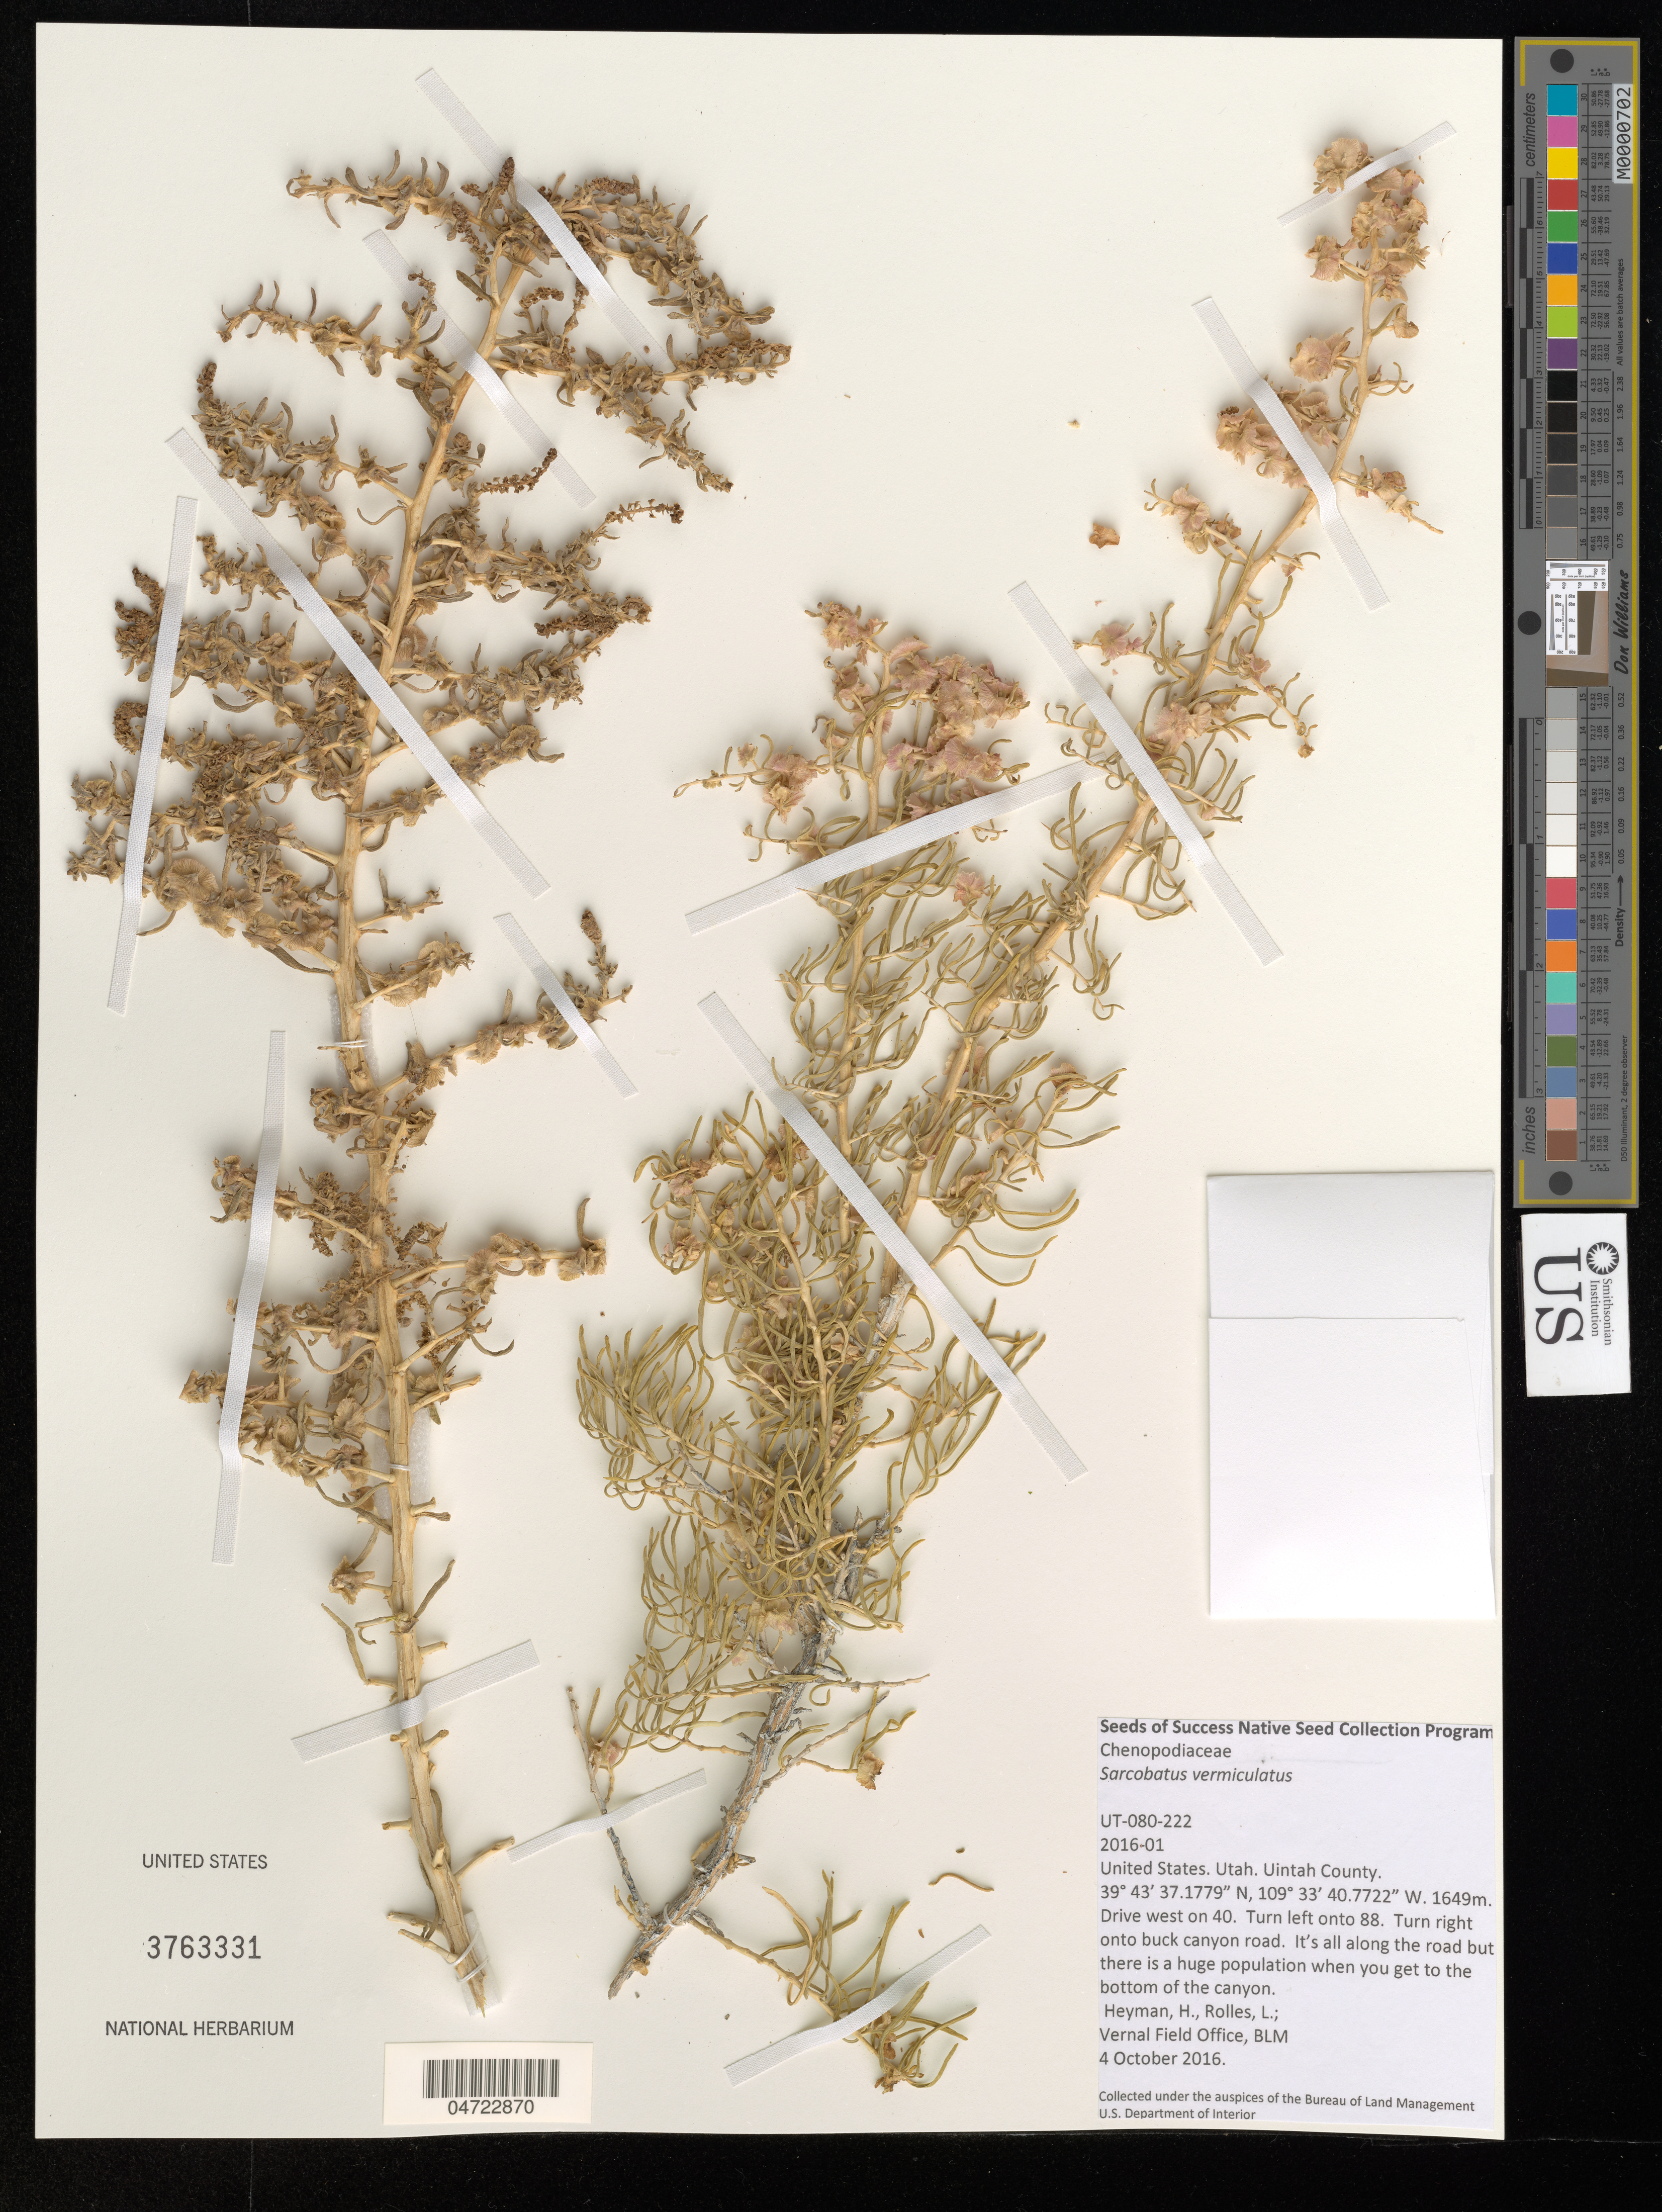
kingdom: Plantae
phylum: Tracheophyta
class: Magnoliopsida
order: Caryophyllales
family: Sarcobataceae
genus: Sarcobatus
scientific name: Sarcobatus vermiculatus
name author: (Hook.) Torr.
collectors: H. Heyman & L. Rolles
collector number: UT-080-222/2016-01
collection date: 2016-10-04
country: United States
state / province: Utah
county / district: Uintah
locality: Uintah County. Drive west on 40. Turn left onto 88. Turn right onto buck canyon road. It's all along the road but there is a huge population when you get to the bottom of the canyon.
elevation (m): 1649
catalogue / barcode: US 3763331